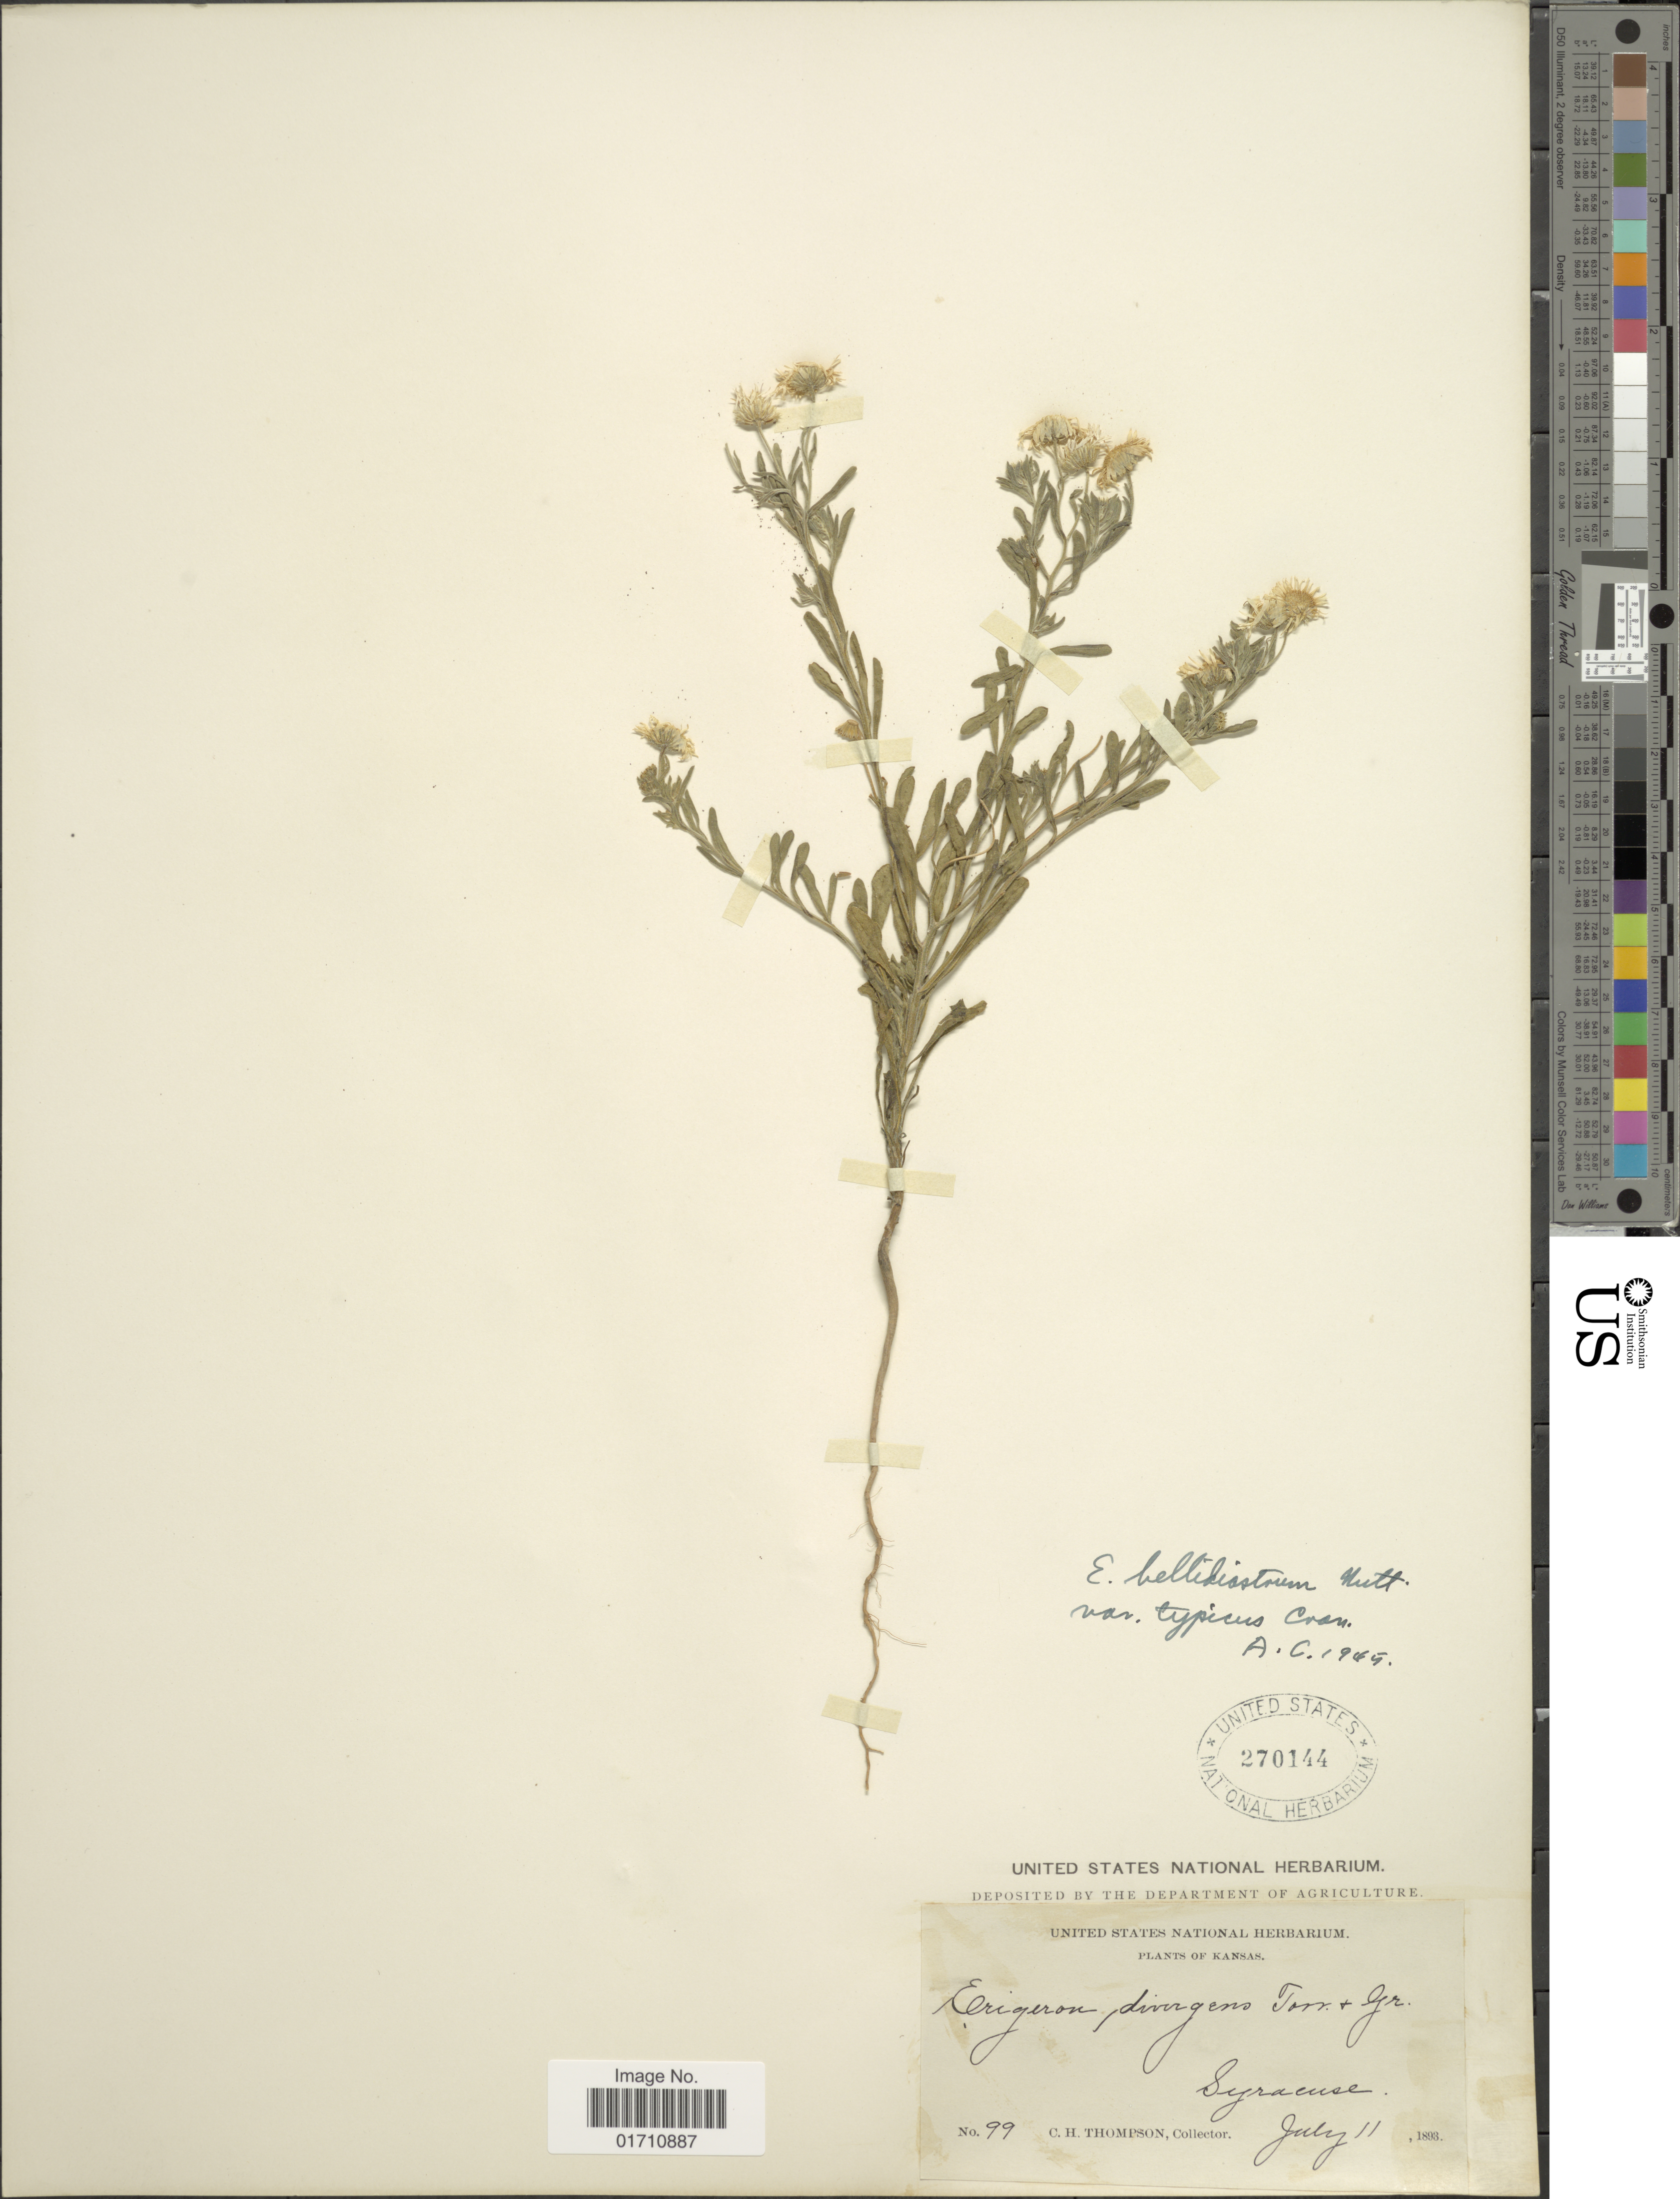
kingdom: Plantae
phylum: Tracheophyta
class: Magnoliopsida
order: Asterales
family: Asteraceae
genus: Erigeron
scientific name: Erigeron bellidiastrum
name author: Nutt.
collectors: C. H. Thompson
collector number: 99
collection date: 1893-07-11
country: United States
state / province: Kansas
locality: Syracuse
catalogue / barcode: US 270144